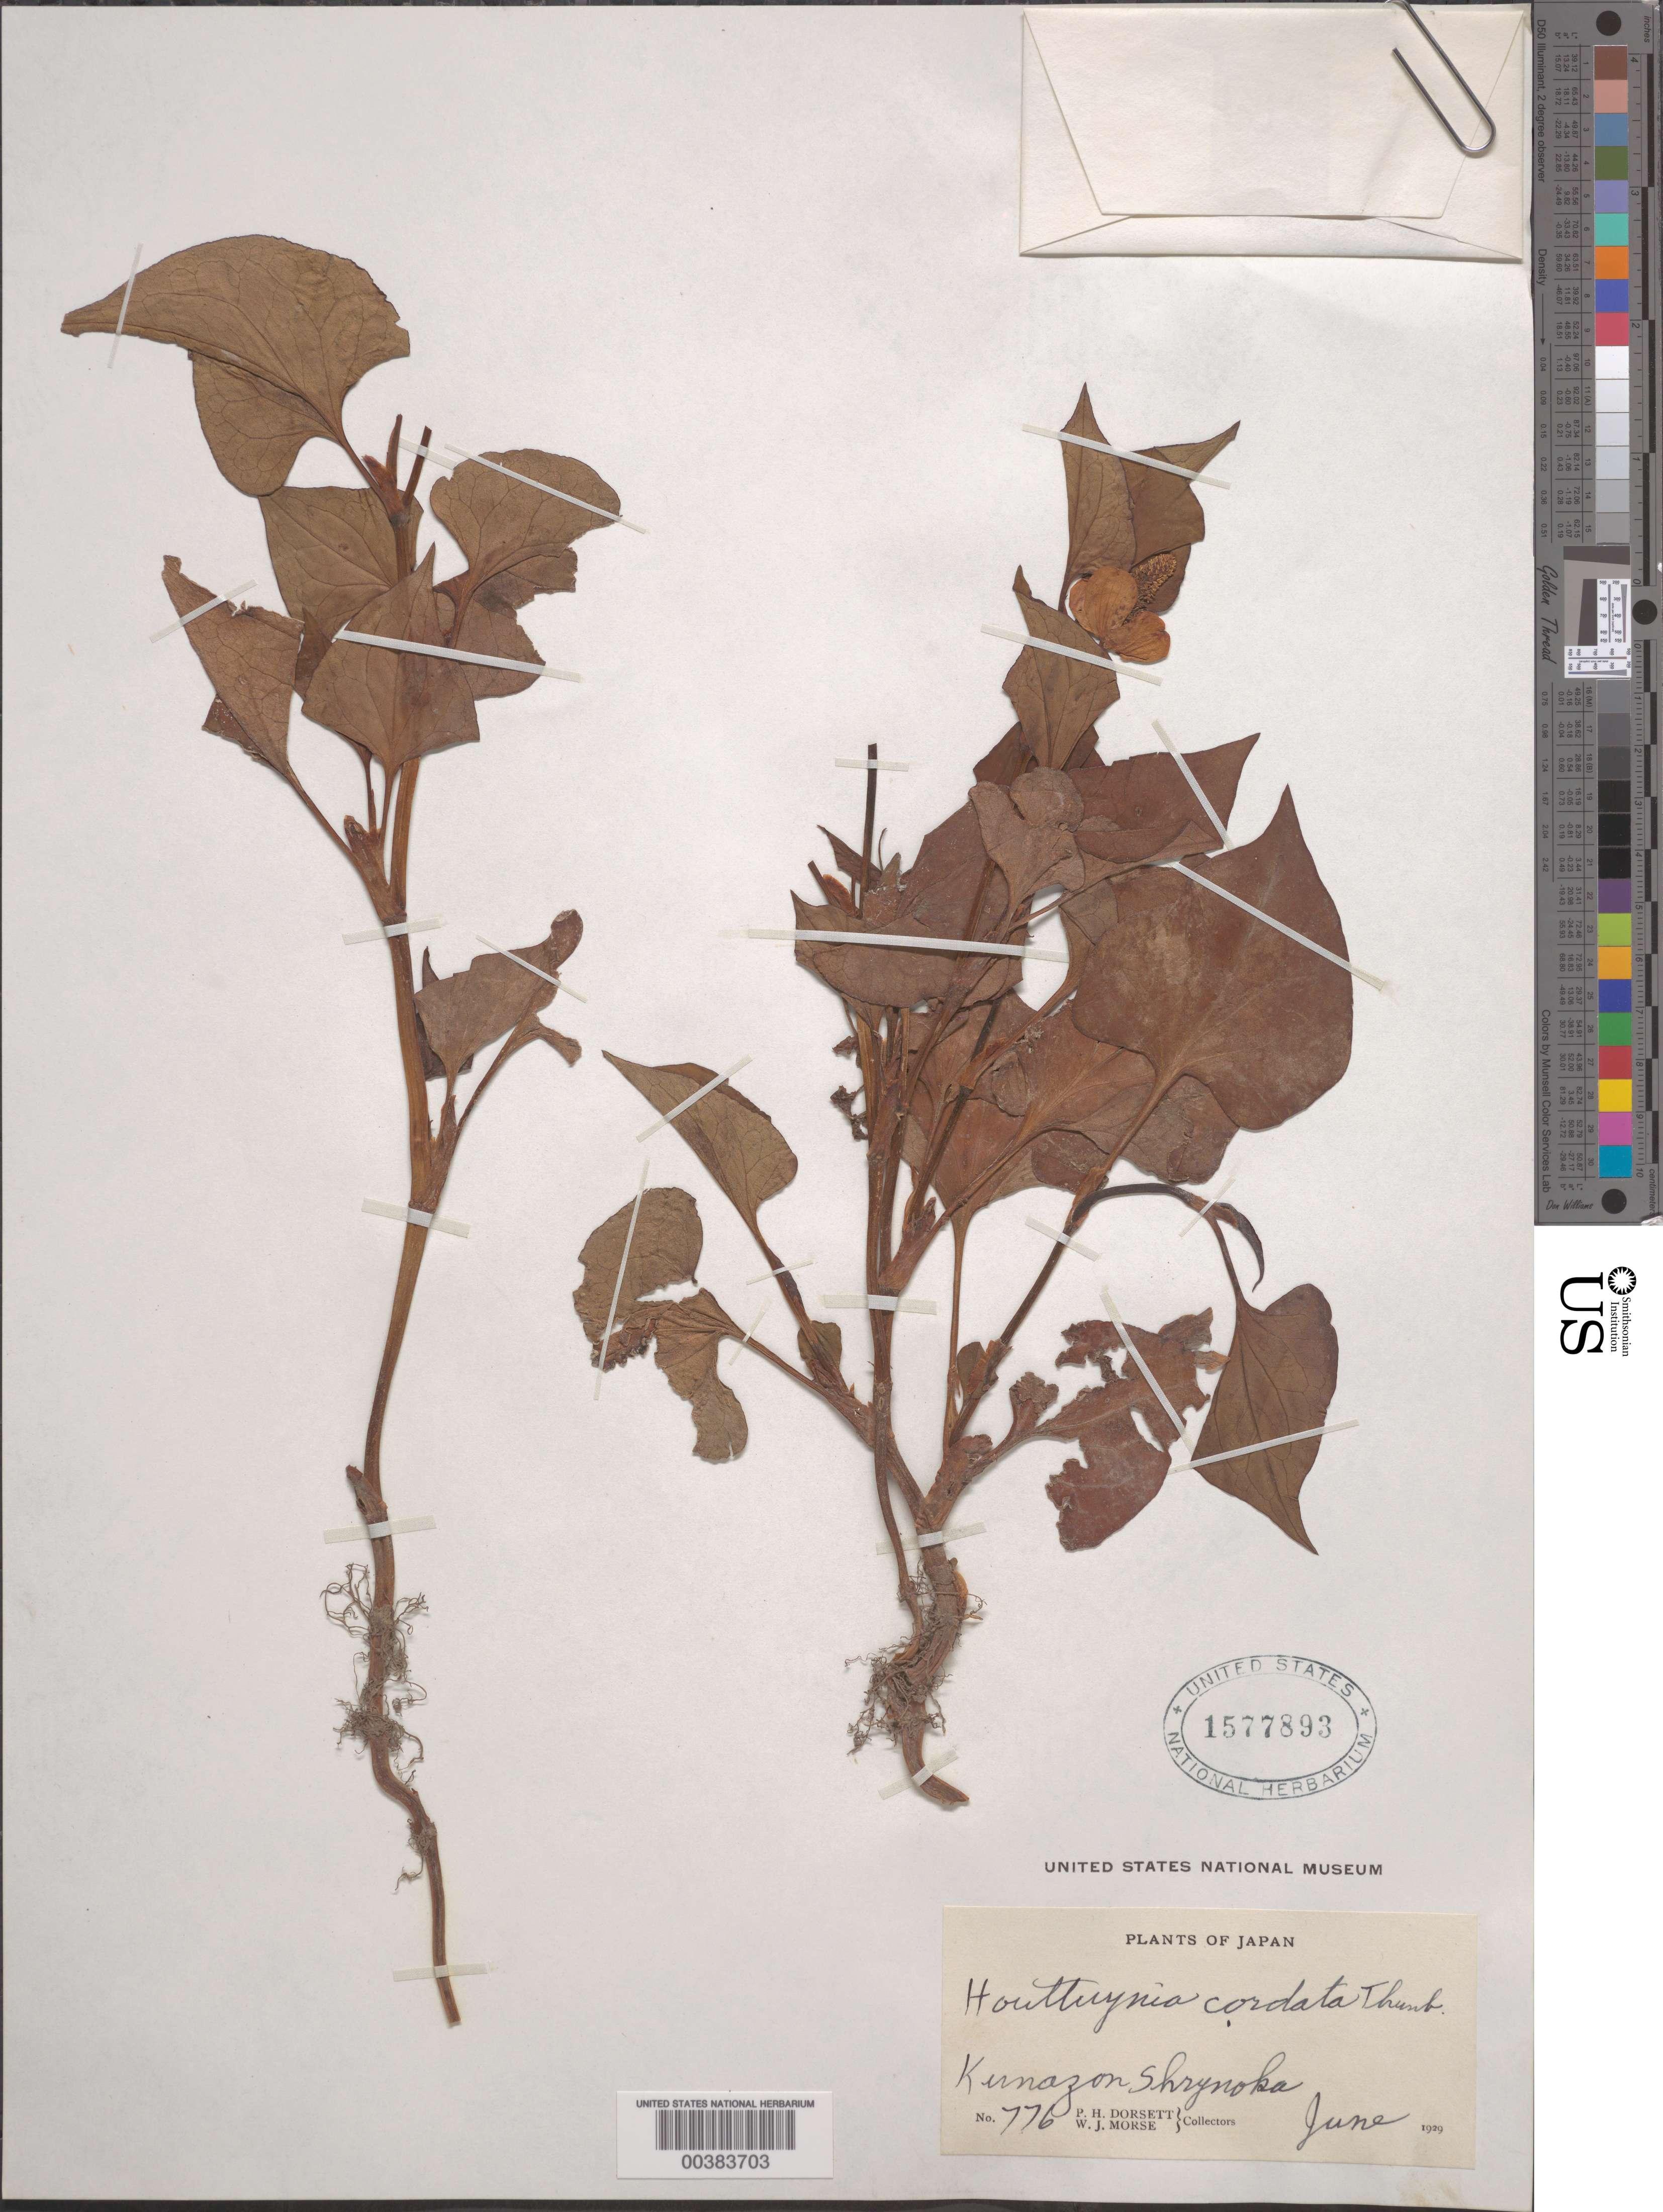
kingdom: Plantae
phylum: Tracheophyta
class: Magnoliopsida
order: Piperales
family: Saururaceae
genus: Houttuynia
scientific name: Houttuynia cordata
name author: Thunb.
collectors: P. H. Dorsett & W. J. Morse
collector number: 776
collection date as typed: Jun 1929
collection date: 1929-06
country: Japan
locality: Kunazon, shrynoka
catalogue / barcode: US 1577893